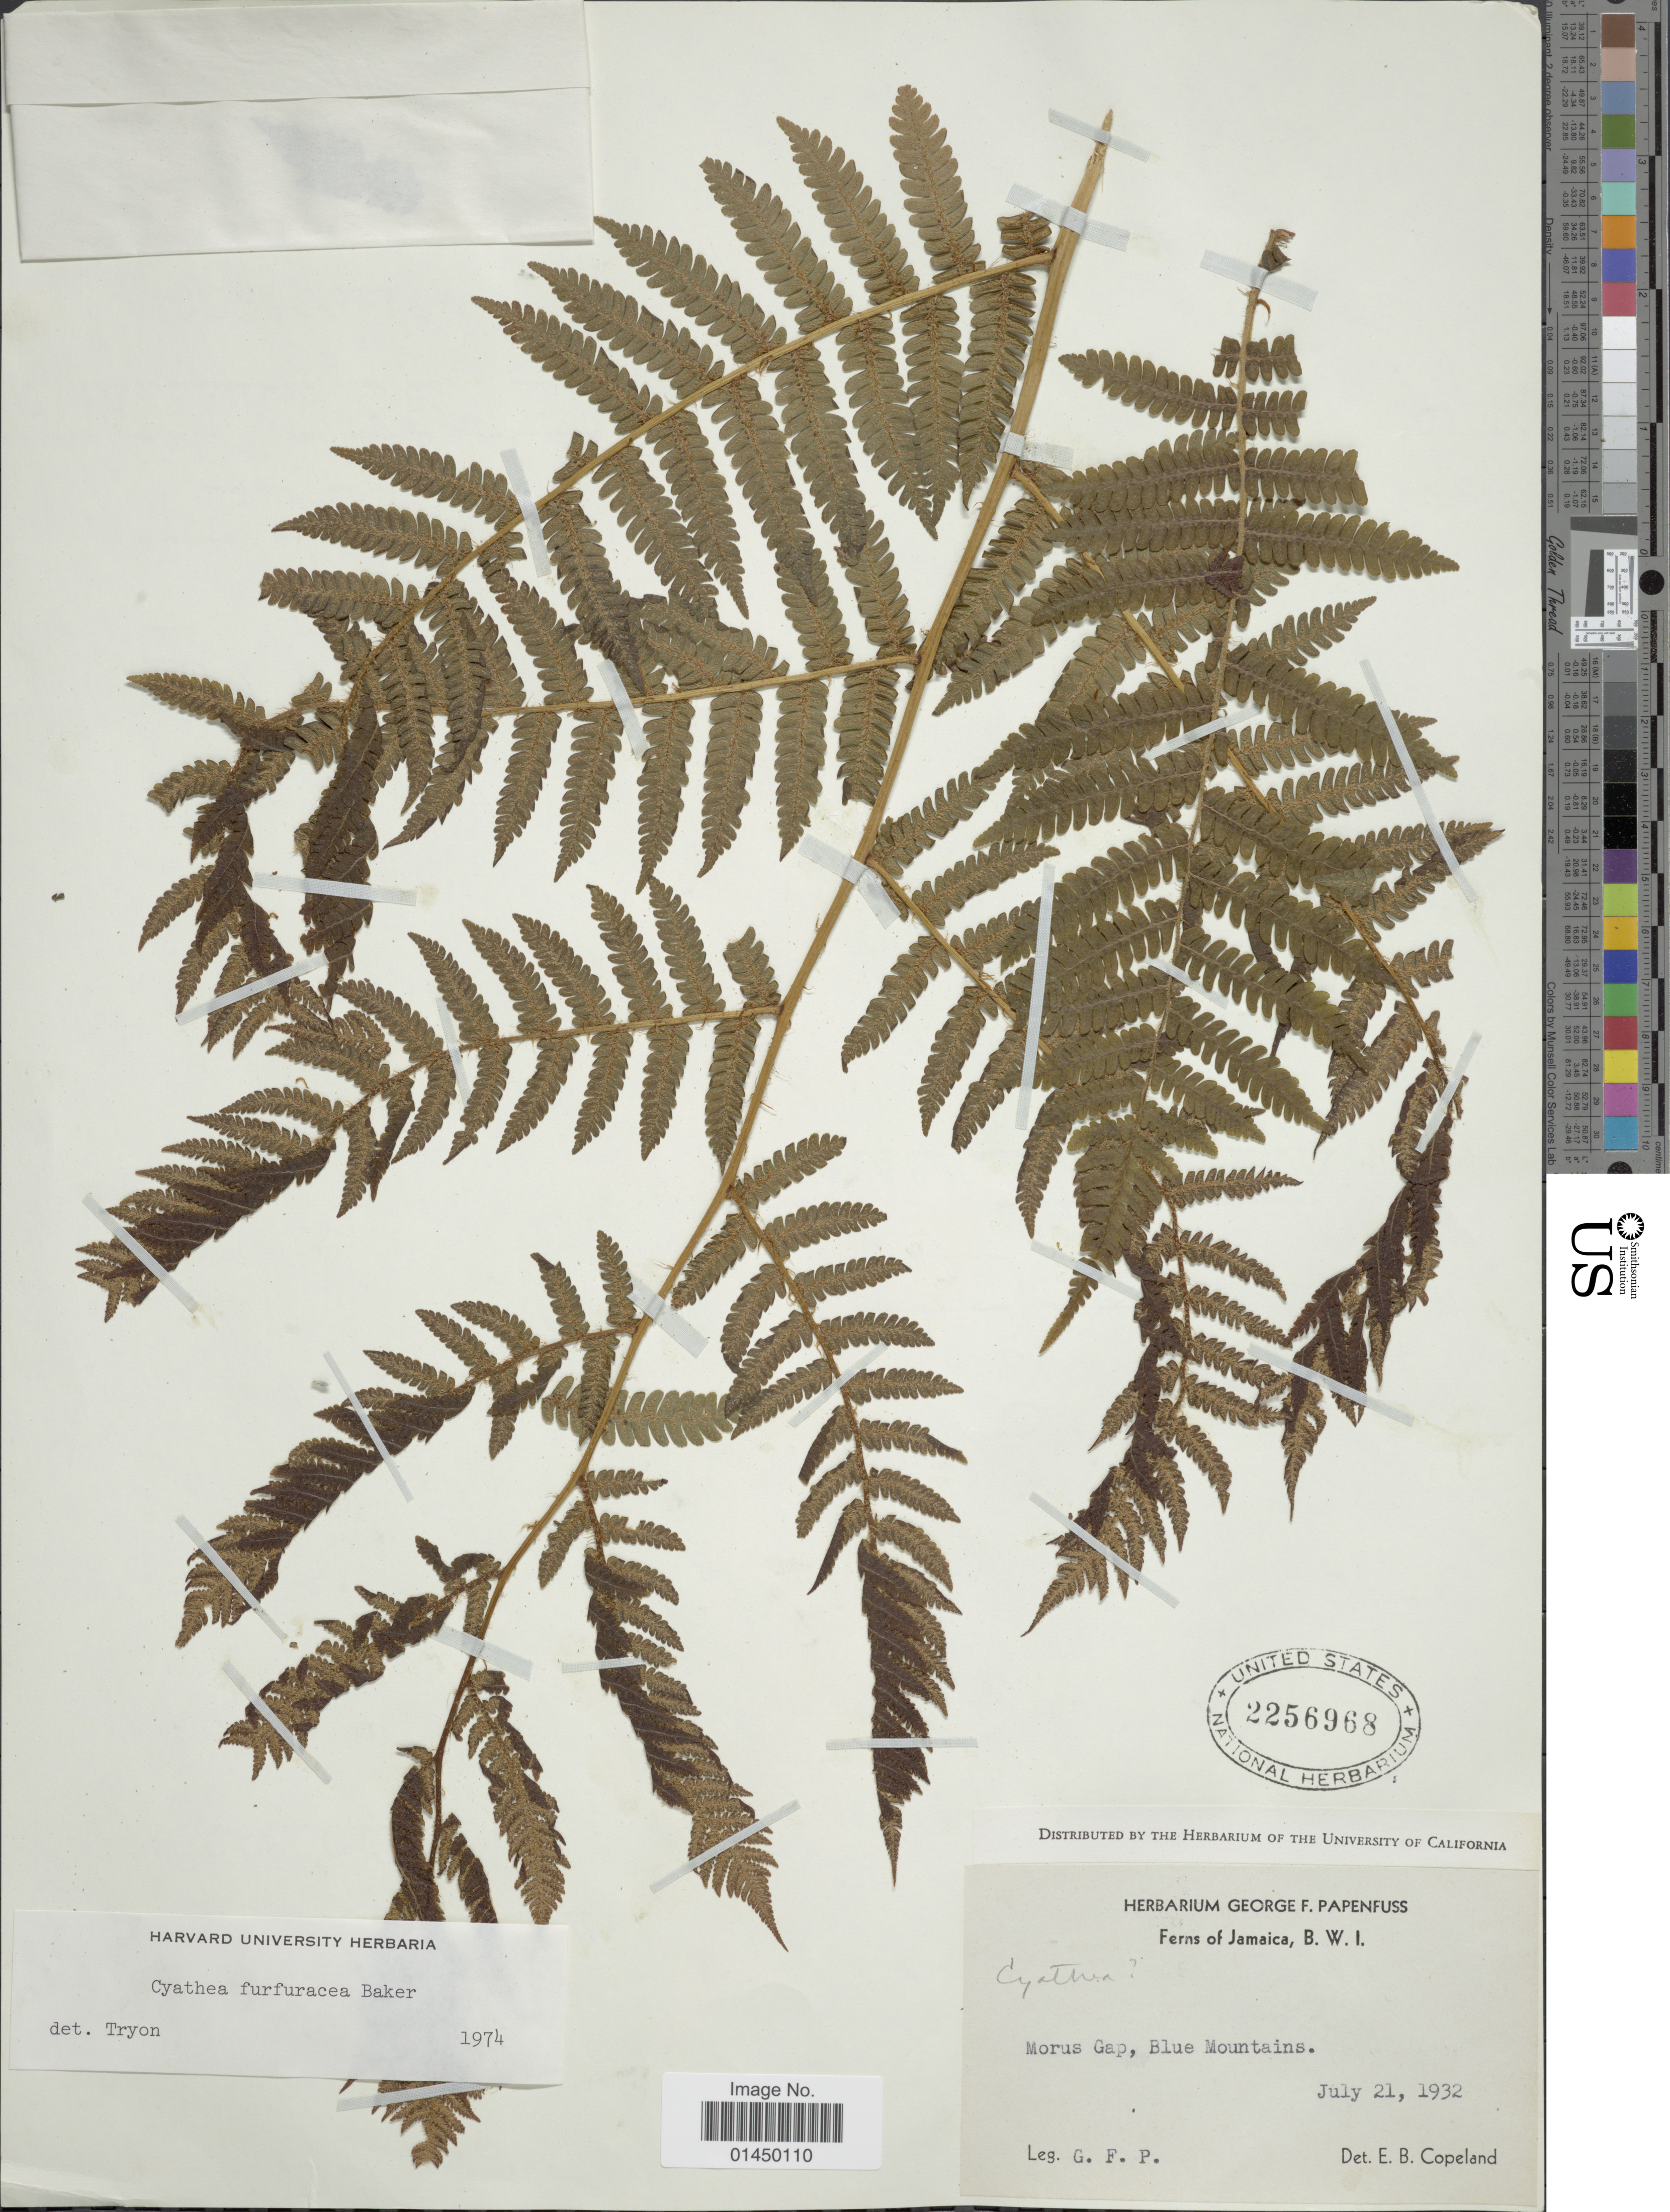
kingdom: Plantae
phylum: Tracheophyta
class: Polypodiopsida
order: Cyatheales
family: Cyatheaceae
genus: Cyathea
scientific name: Cyathea furfuracea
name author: Christ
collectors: G. Papenfuss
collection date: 1932-07-21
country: Jamaica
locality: Jamaica, B.W.I., Morus Gap, Blue Mountains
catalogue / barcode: US 2256968